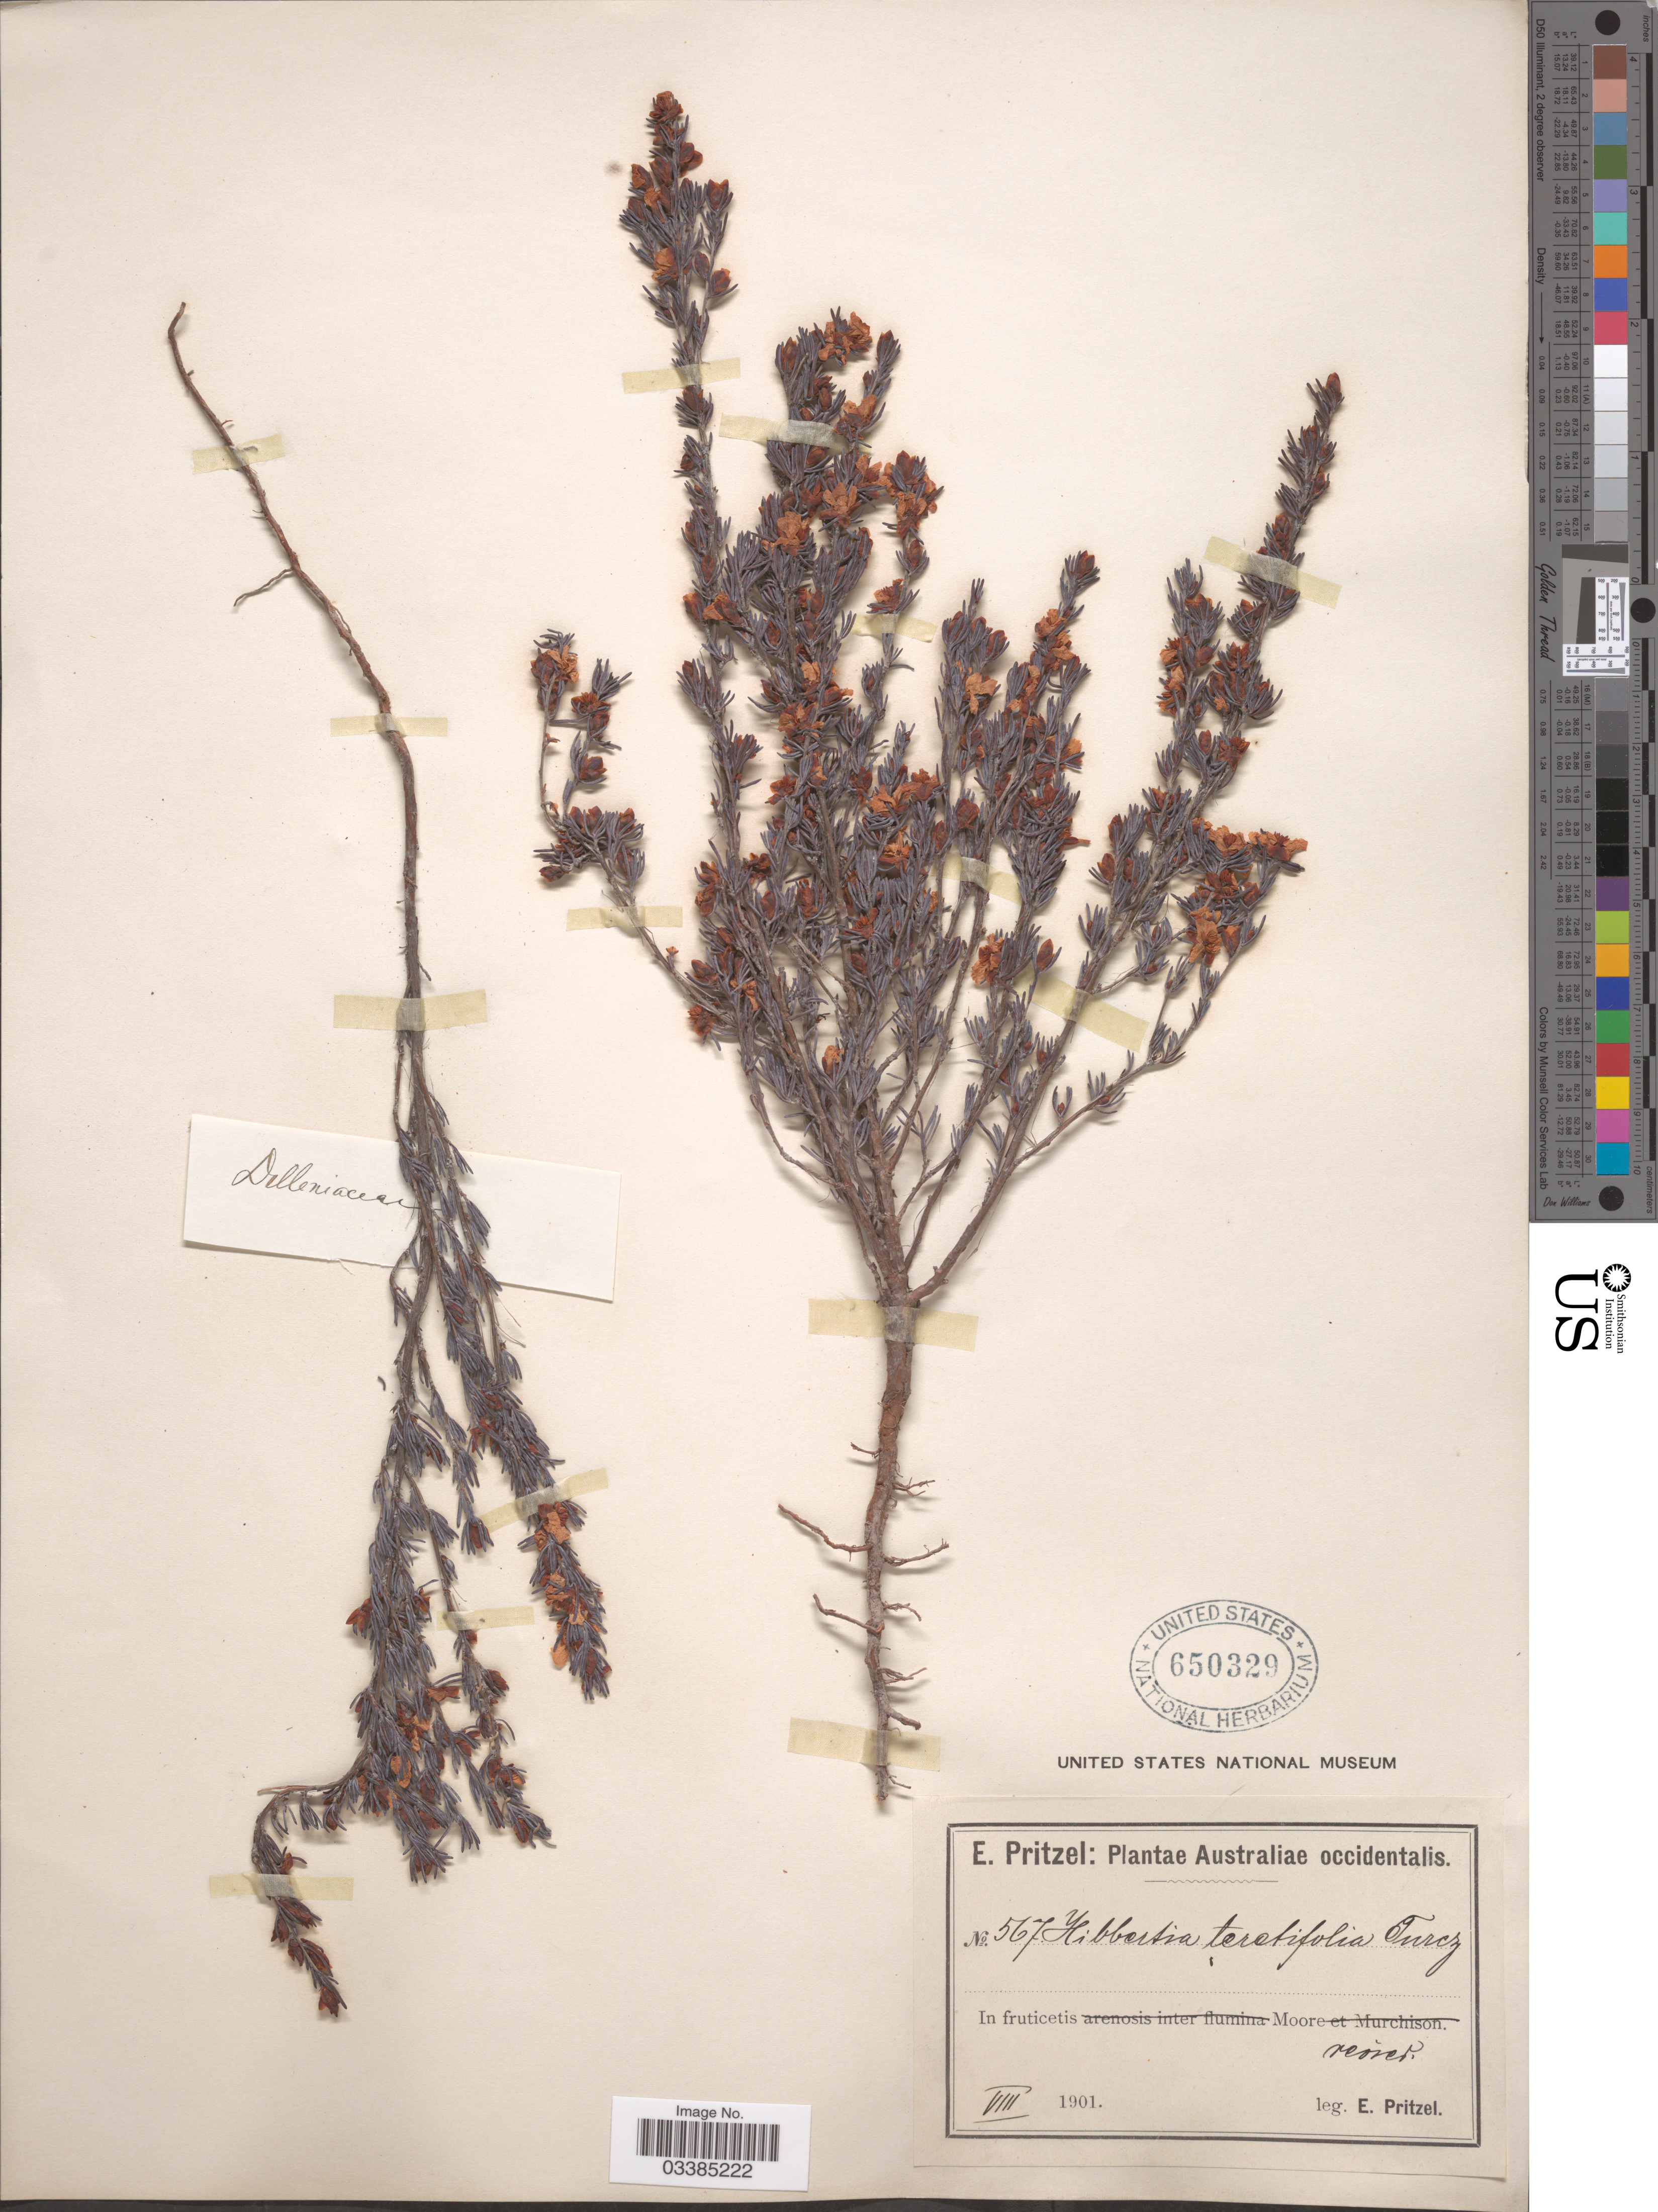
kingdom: Plantae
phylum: Tracheophyta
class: Magnoliopsida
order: Dilleniales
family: Dilleniaceae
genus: Hibbertia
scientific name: Hibbertia teretifolia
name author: (Turcz.) F. Muell.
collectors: E. G. Pritzel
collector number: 567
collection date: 1901-08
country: Australia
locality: Australiae occidentalis. In fruticetis Moore revier.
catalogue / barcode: US 650329